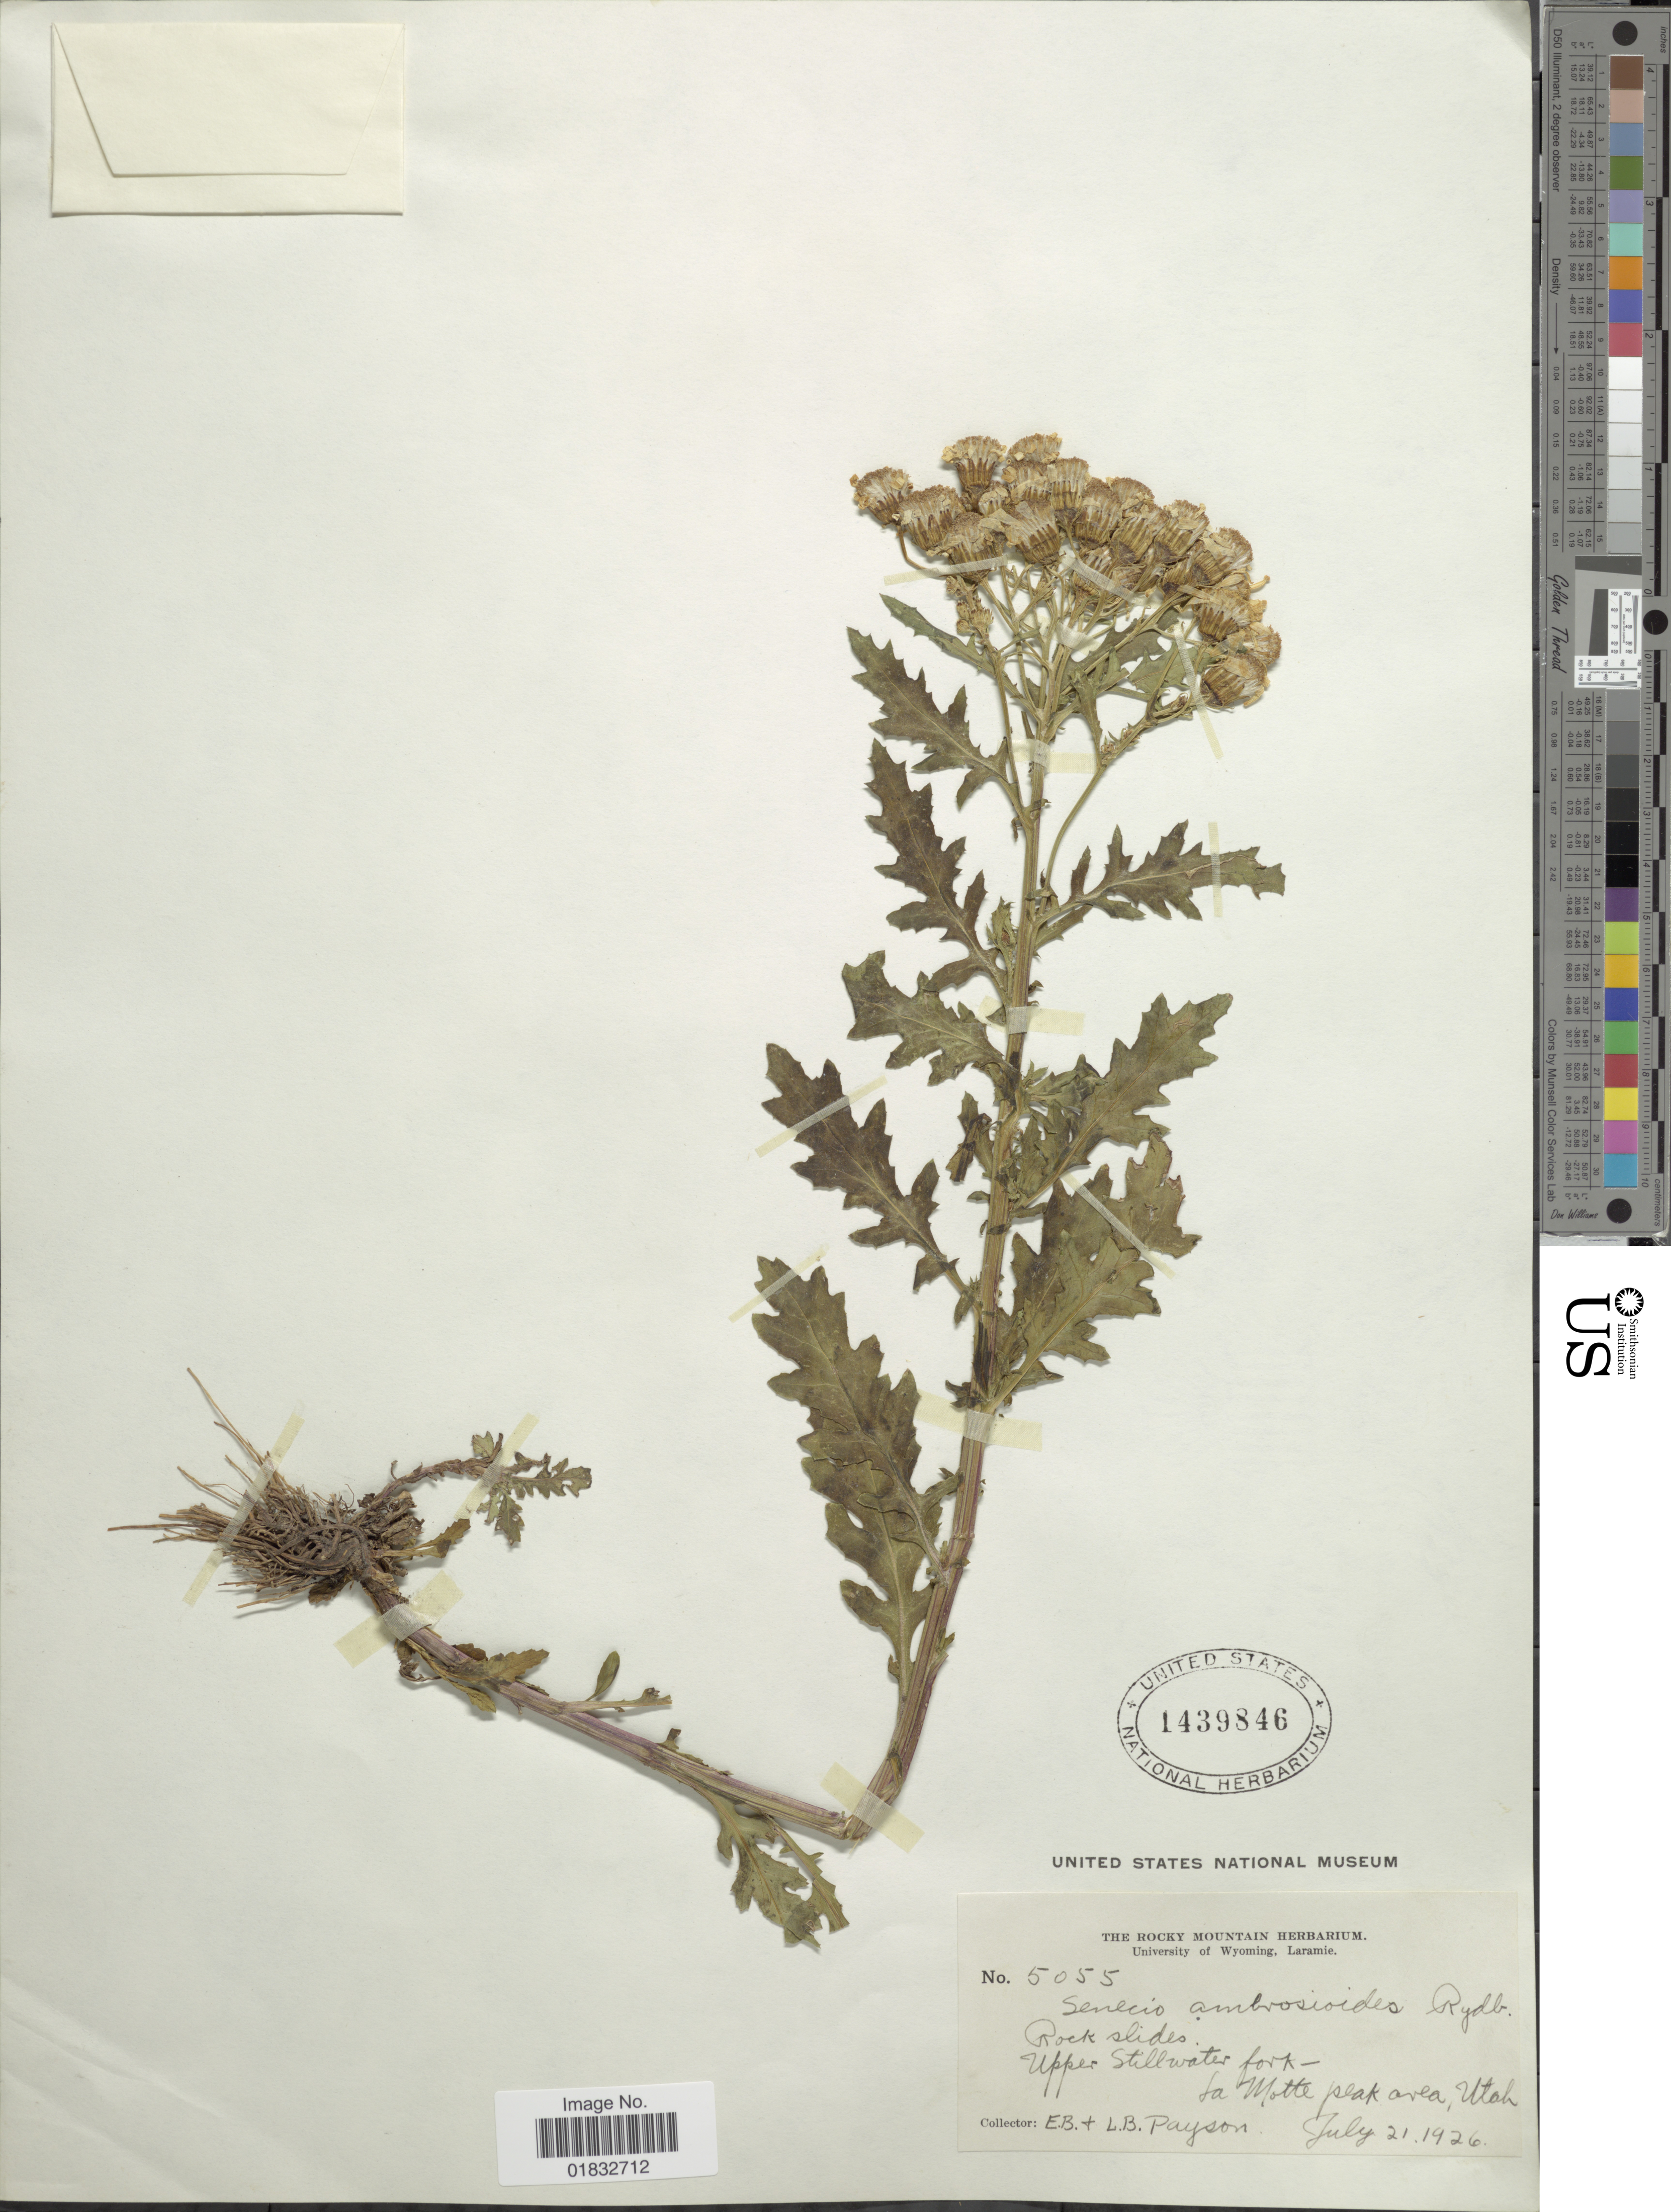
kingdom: Plantae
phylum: Tracheophyta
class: Magnoliopsida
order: Asterales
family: Asteraceae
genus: Senecio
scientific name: Senecio eremophilus var. kingii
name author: (Rydb.) Greenm.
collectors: E. B. Payson & L. Payson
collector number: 5055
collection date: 1926-07-21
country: United States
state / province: Utah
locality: Rock slides, Upper Stillwater fork - La Motte peak area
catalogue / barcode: US 1439846